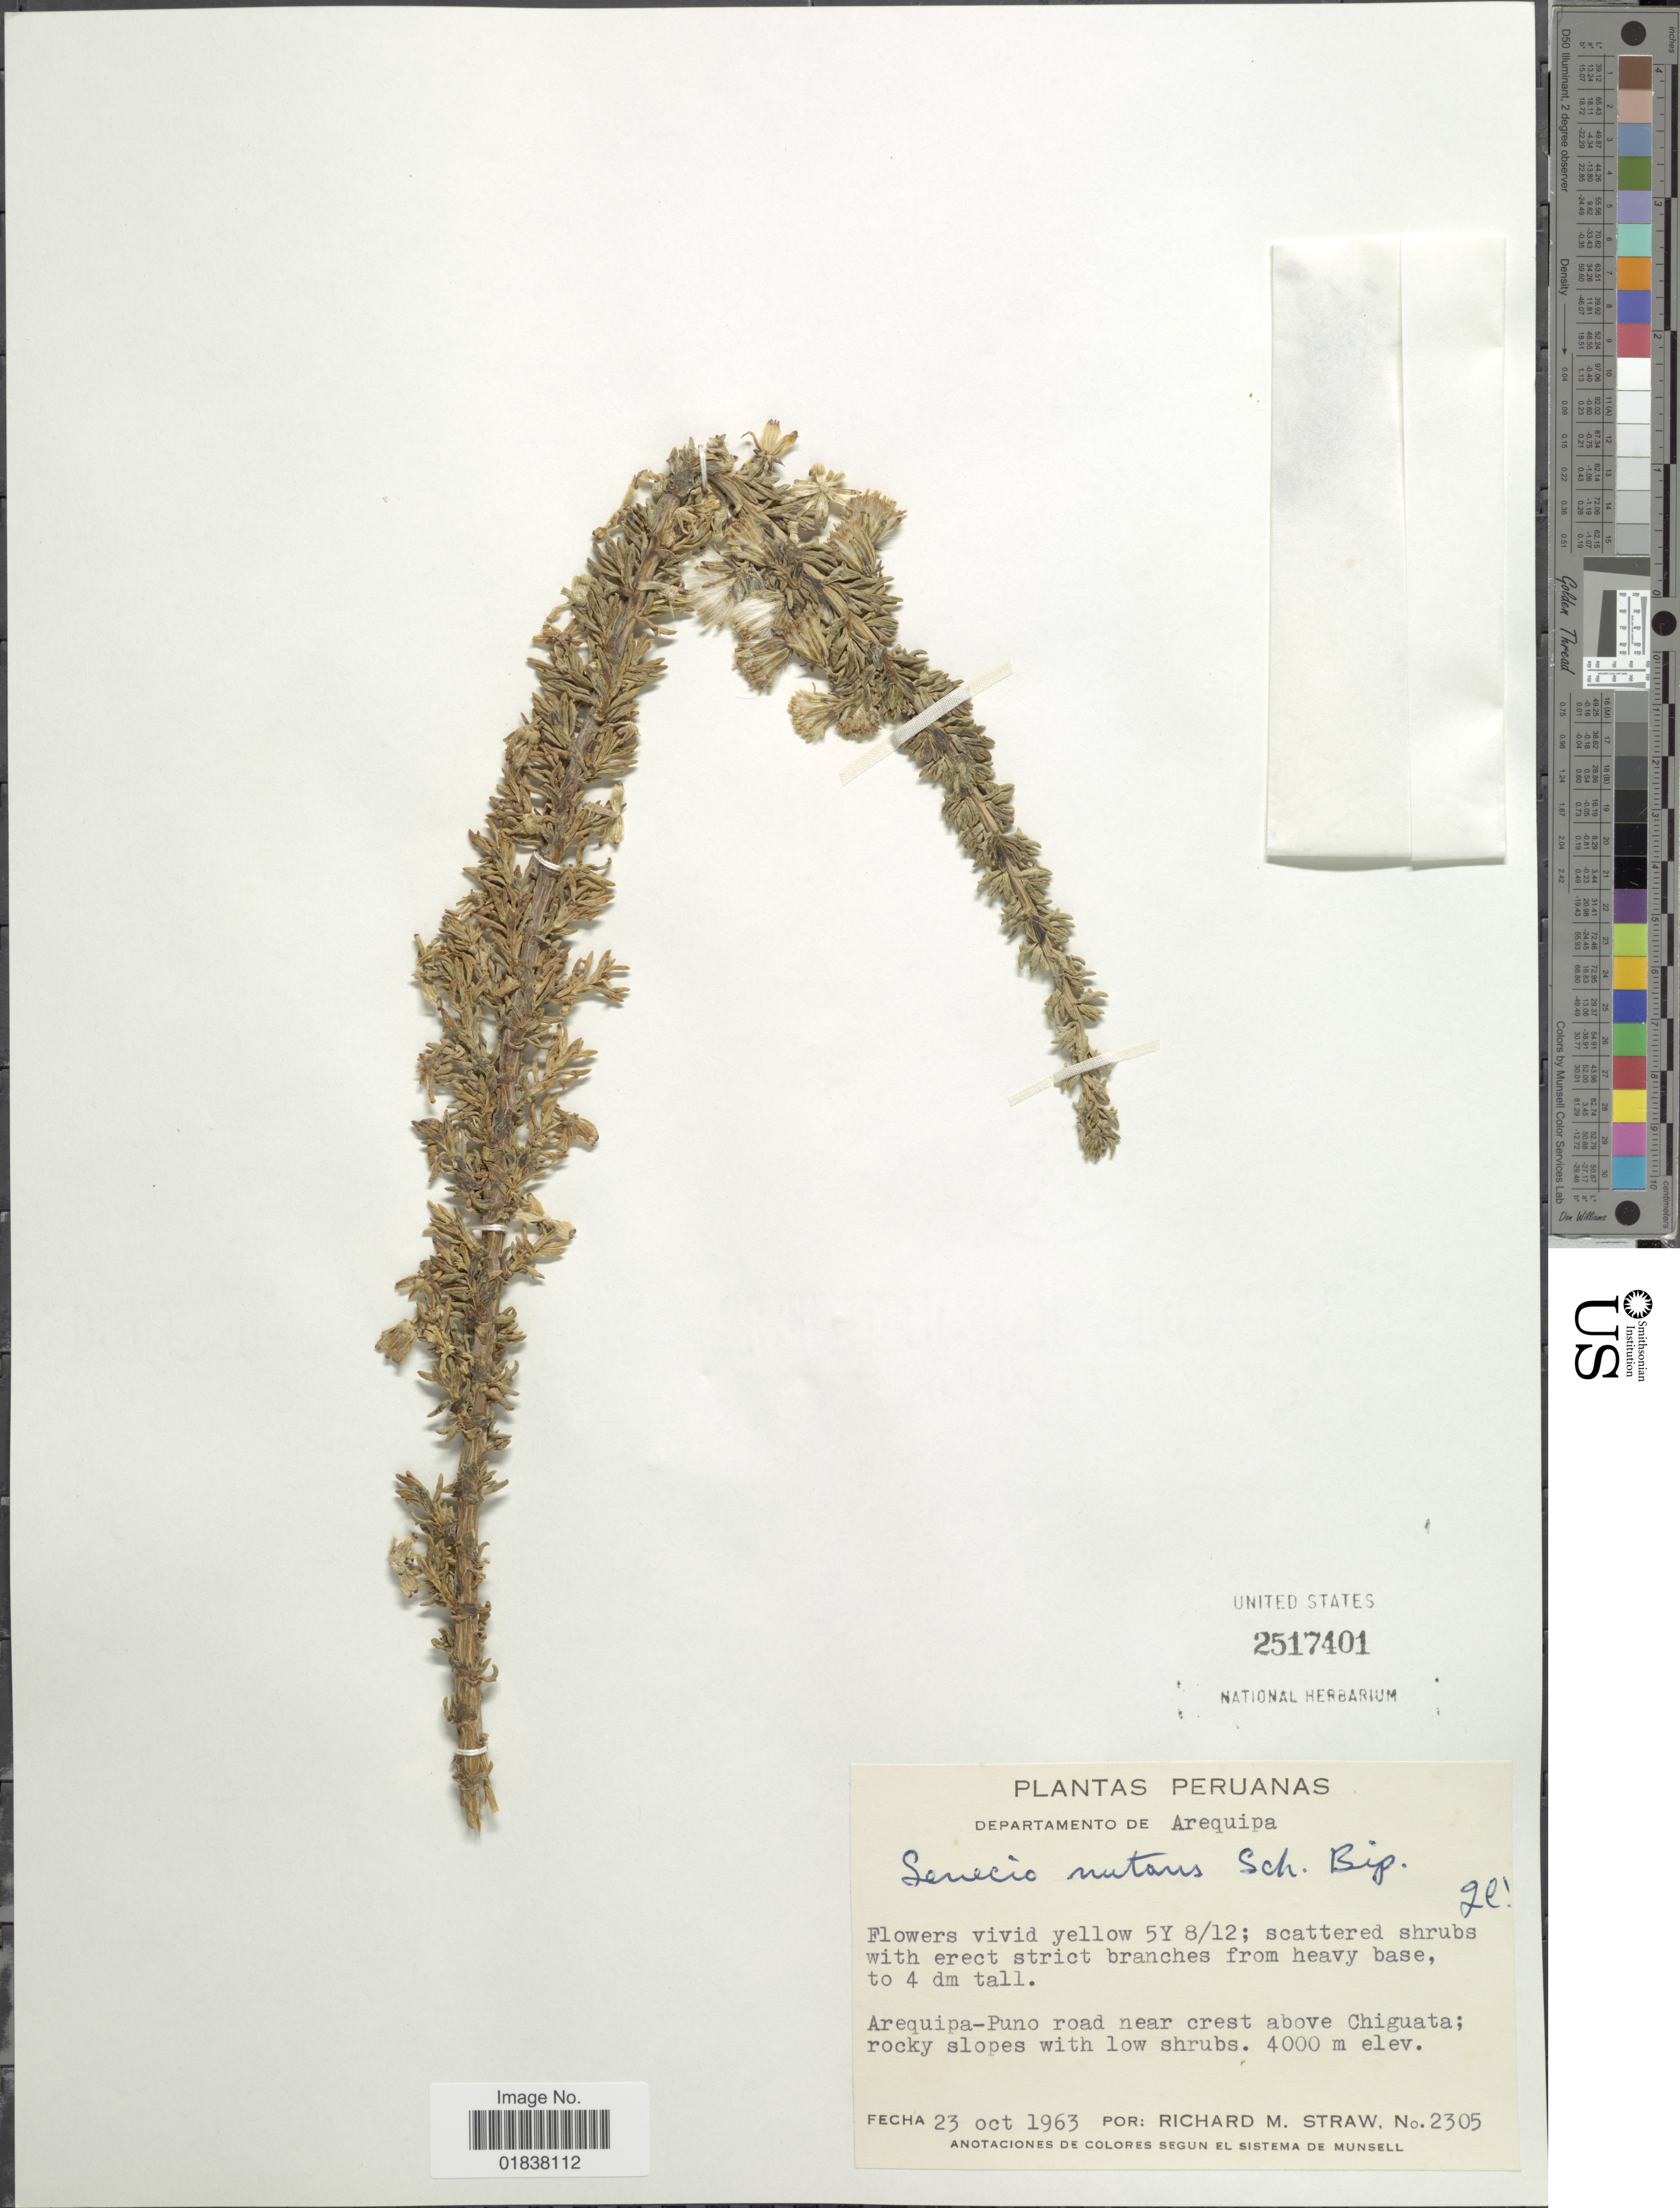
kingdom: Plantae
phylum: Tracheophyta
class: Magnoliopsida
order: Asterales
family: Asteraceae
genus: Senecio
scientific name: Senecio nutans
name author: Sch. Bip.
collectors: R. M. Straw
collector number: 2305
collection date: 1963-10-23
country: Peru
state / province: Arequipa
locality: Arequipa-Puno road near crest above Chiguata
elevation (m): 4000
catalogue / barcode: US 2517401